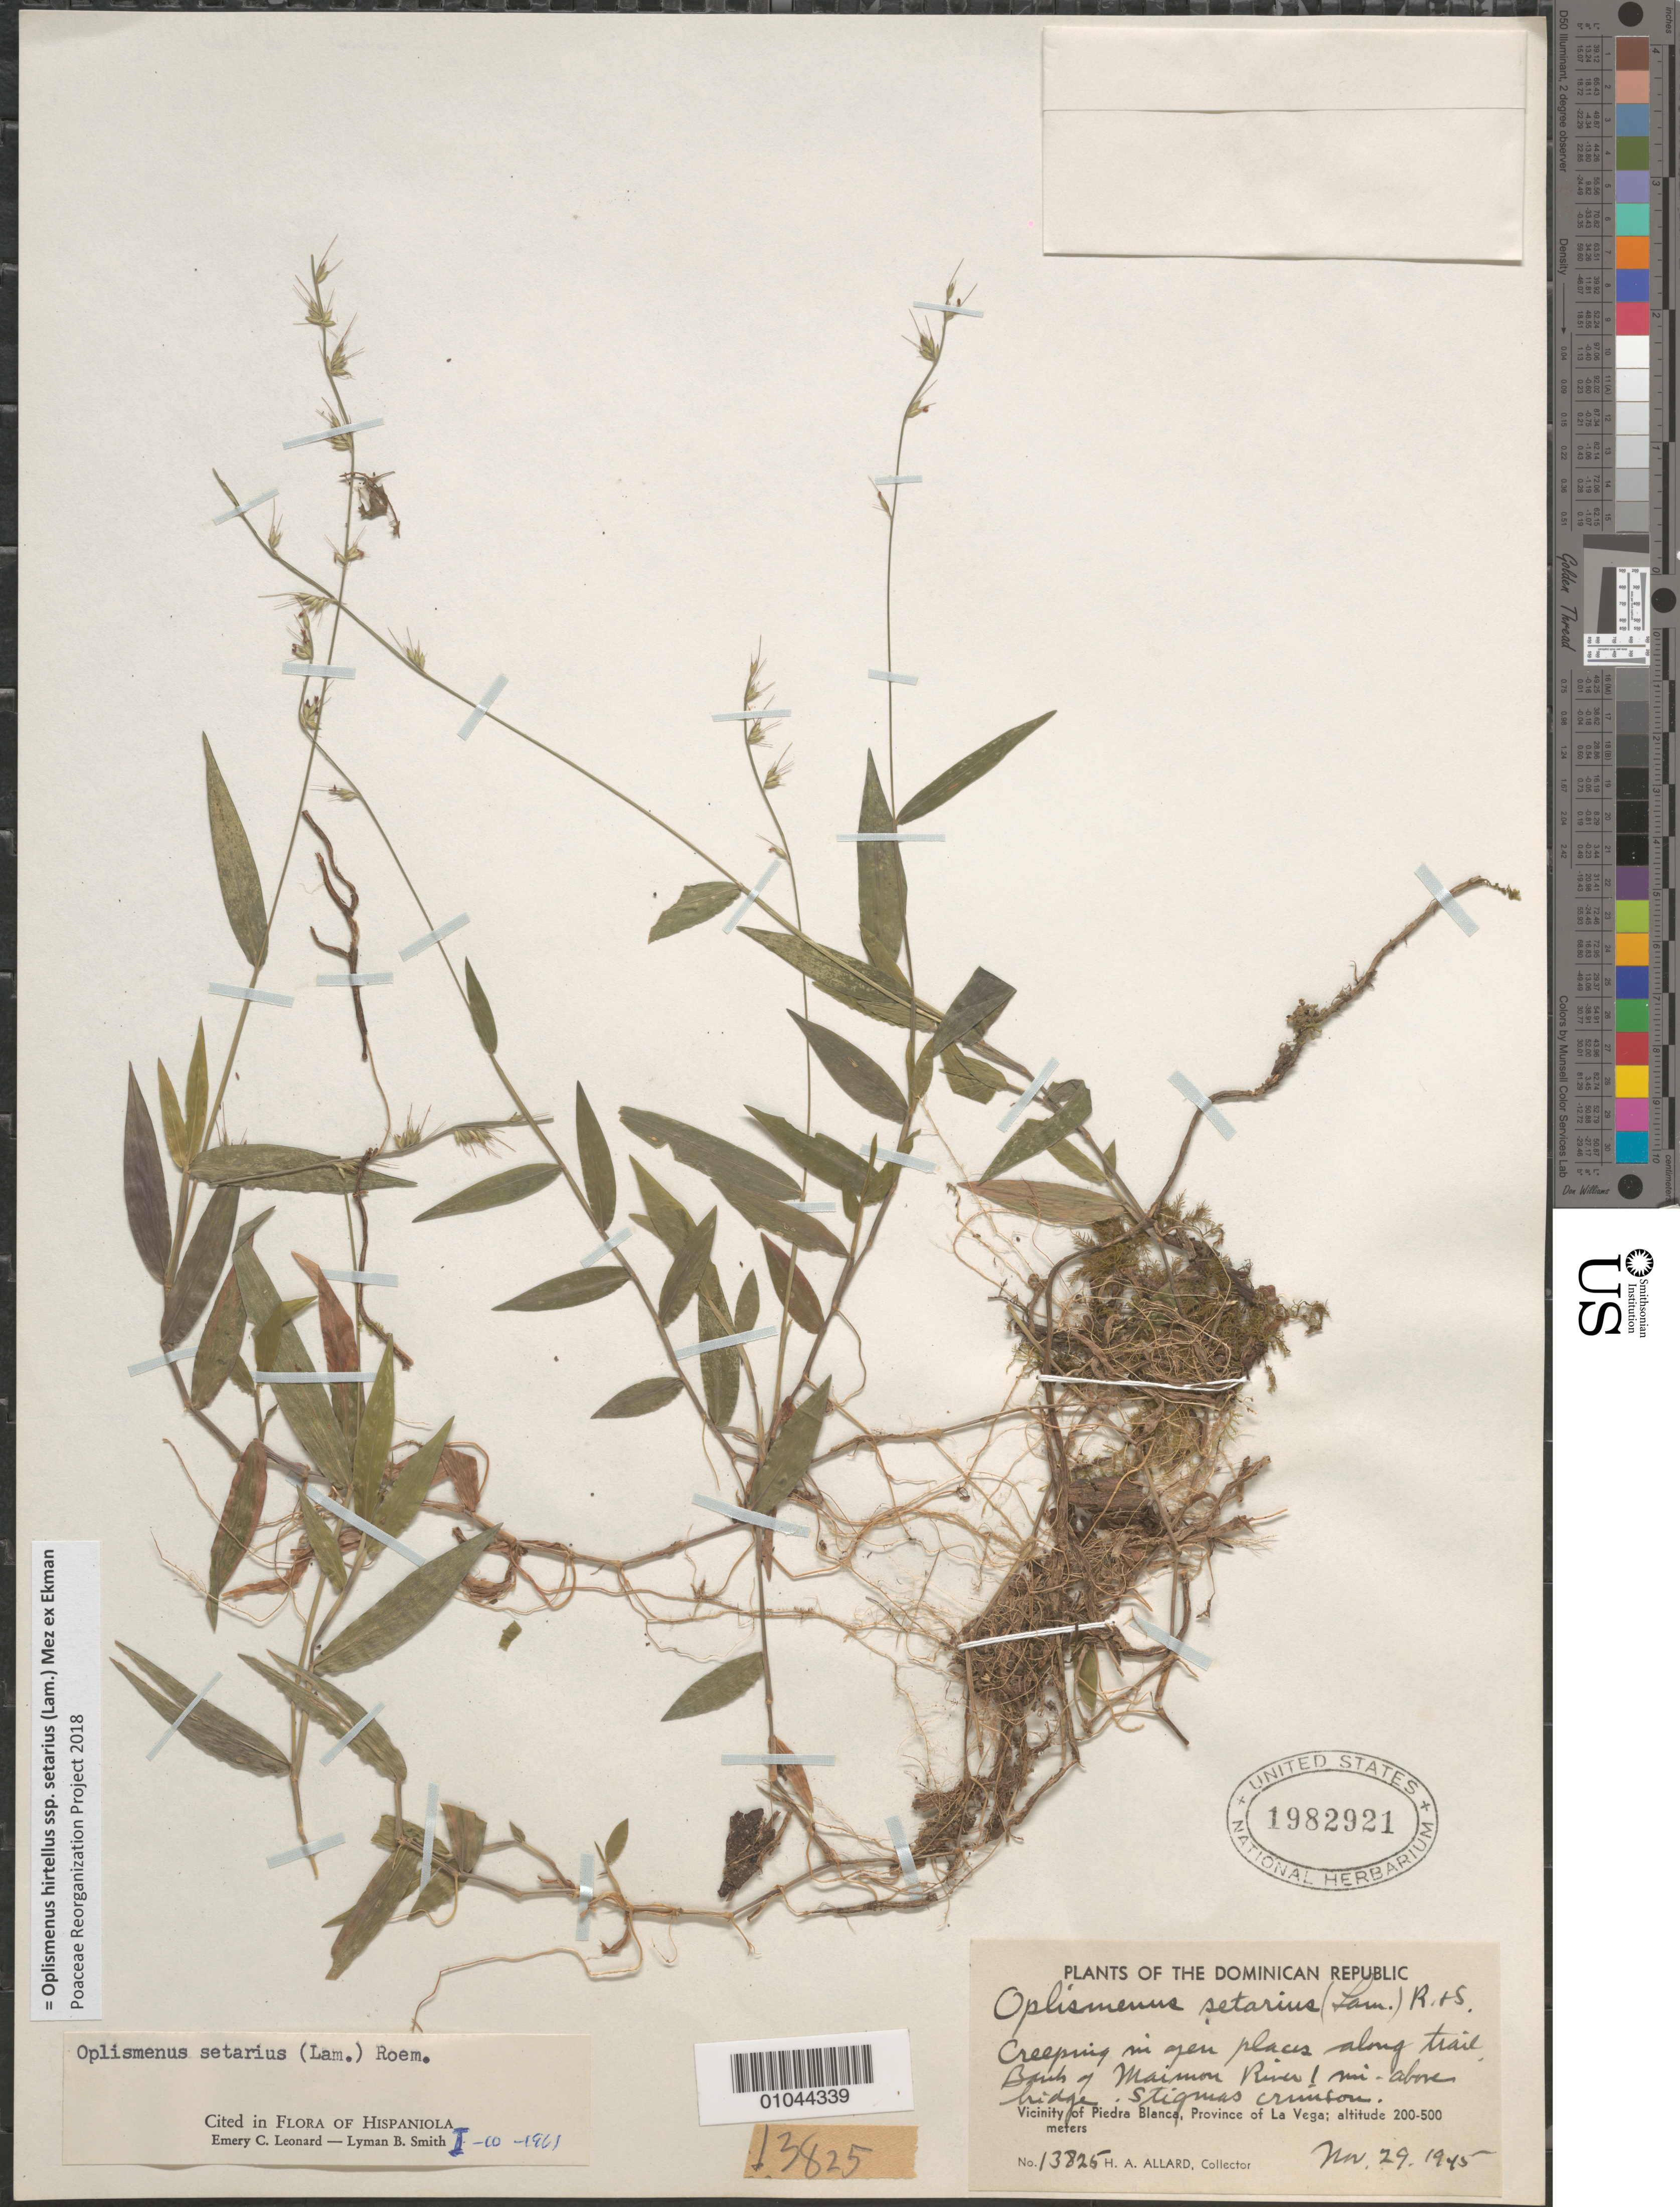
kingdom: Plantae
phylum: Tracheophyta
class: Liliopsida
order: Poales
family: Poaceae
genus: Oplismenus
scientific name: Oplismenus hirtellus subsp. setarius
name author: (Lam.) Mez ex Ekman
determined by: Poaceae Reorganization Project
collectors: H. A. Allard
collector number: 13825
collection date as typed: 29 Nov 1945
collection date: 1945-11-29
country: Dominican Republic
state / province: La Vega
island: Hispaniola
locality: Vicinity of Piedra Blanca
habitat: creeping in open places along trail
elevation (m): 200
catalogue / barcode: US 1982921